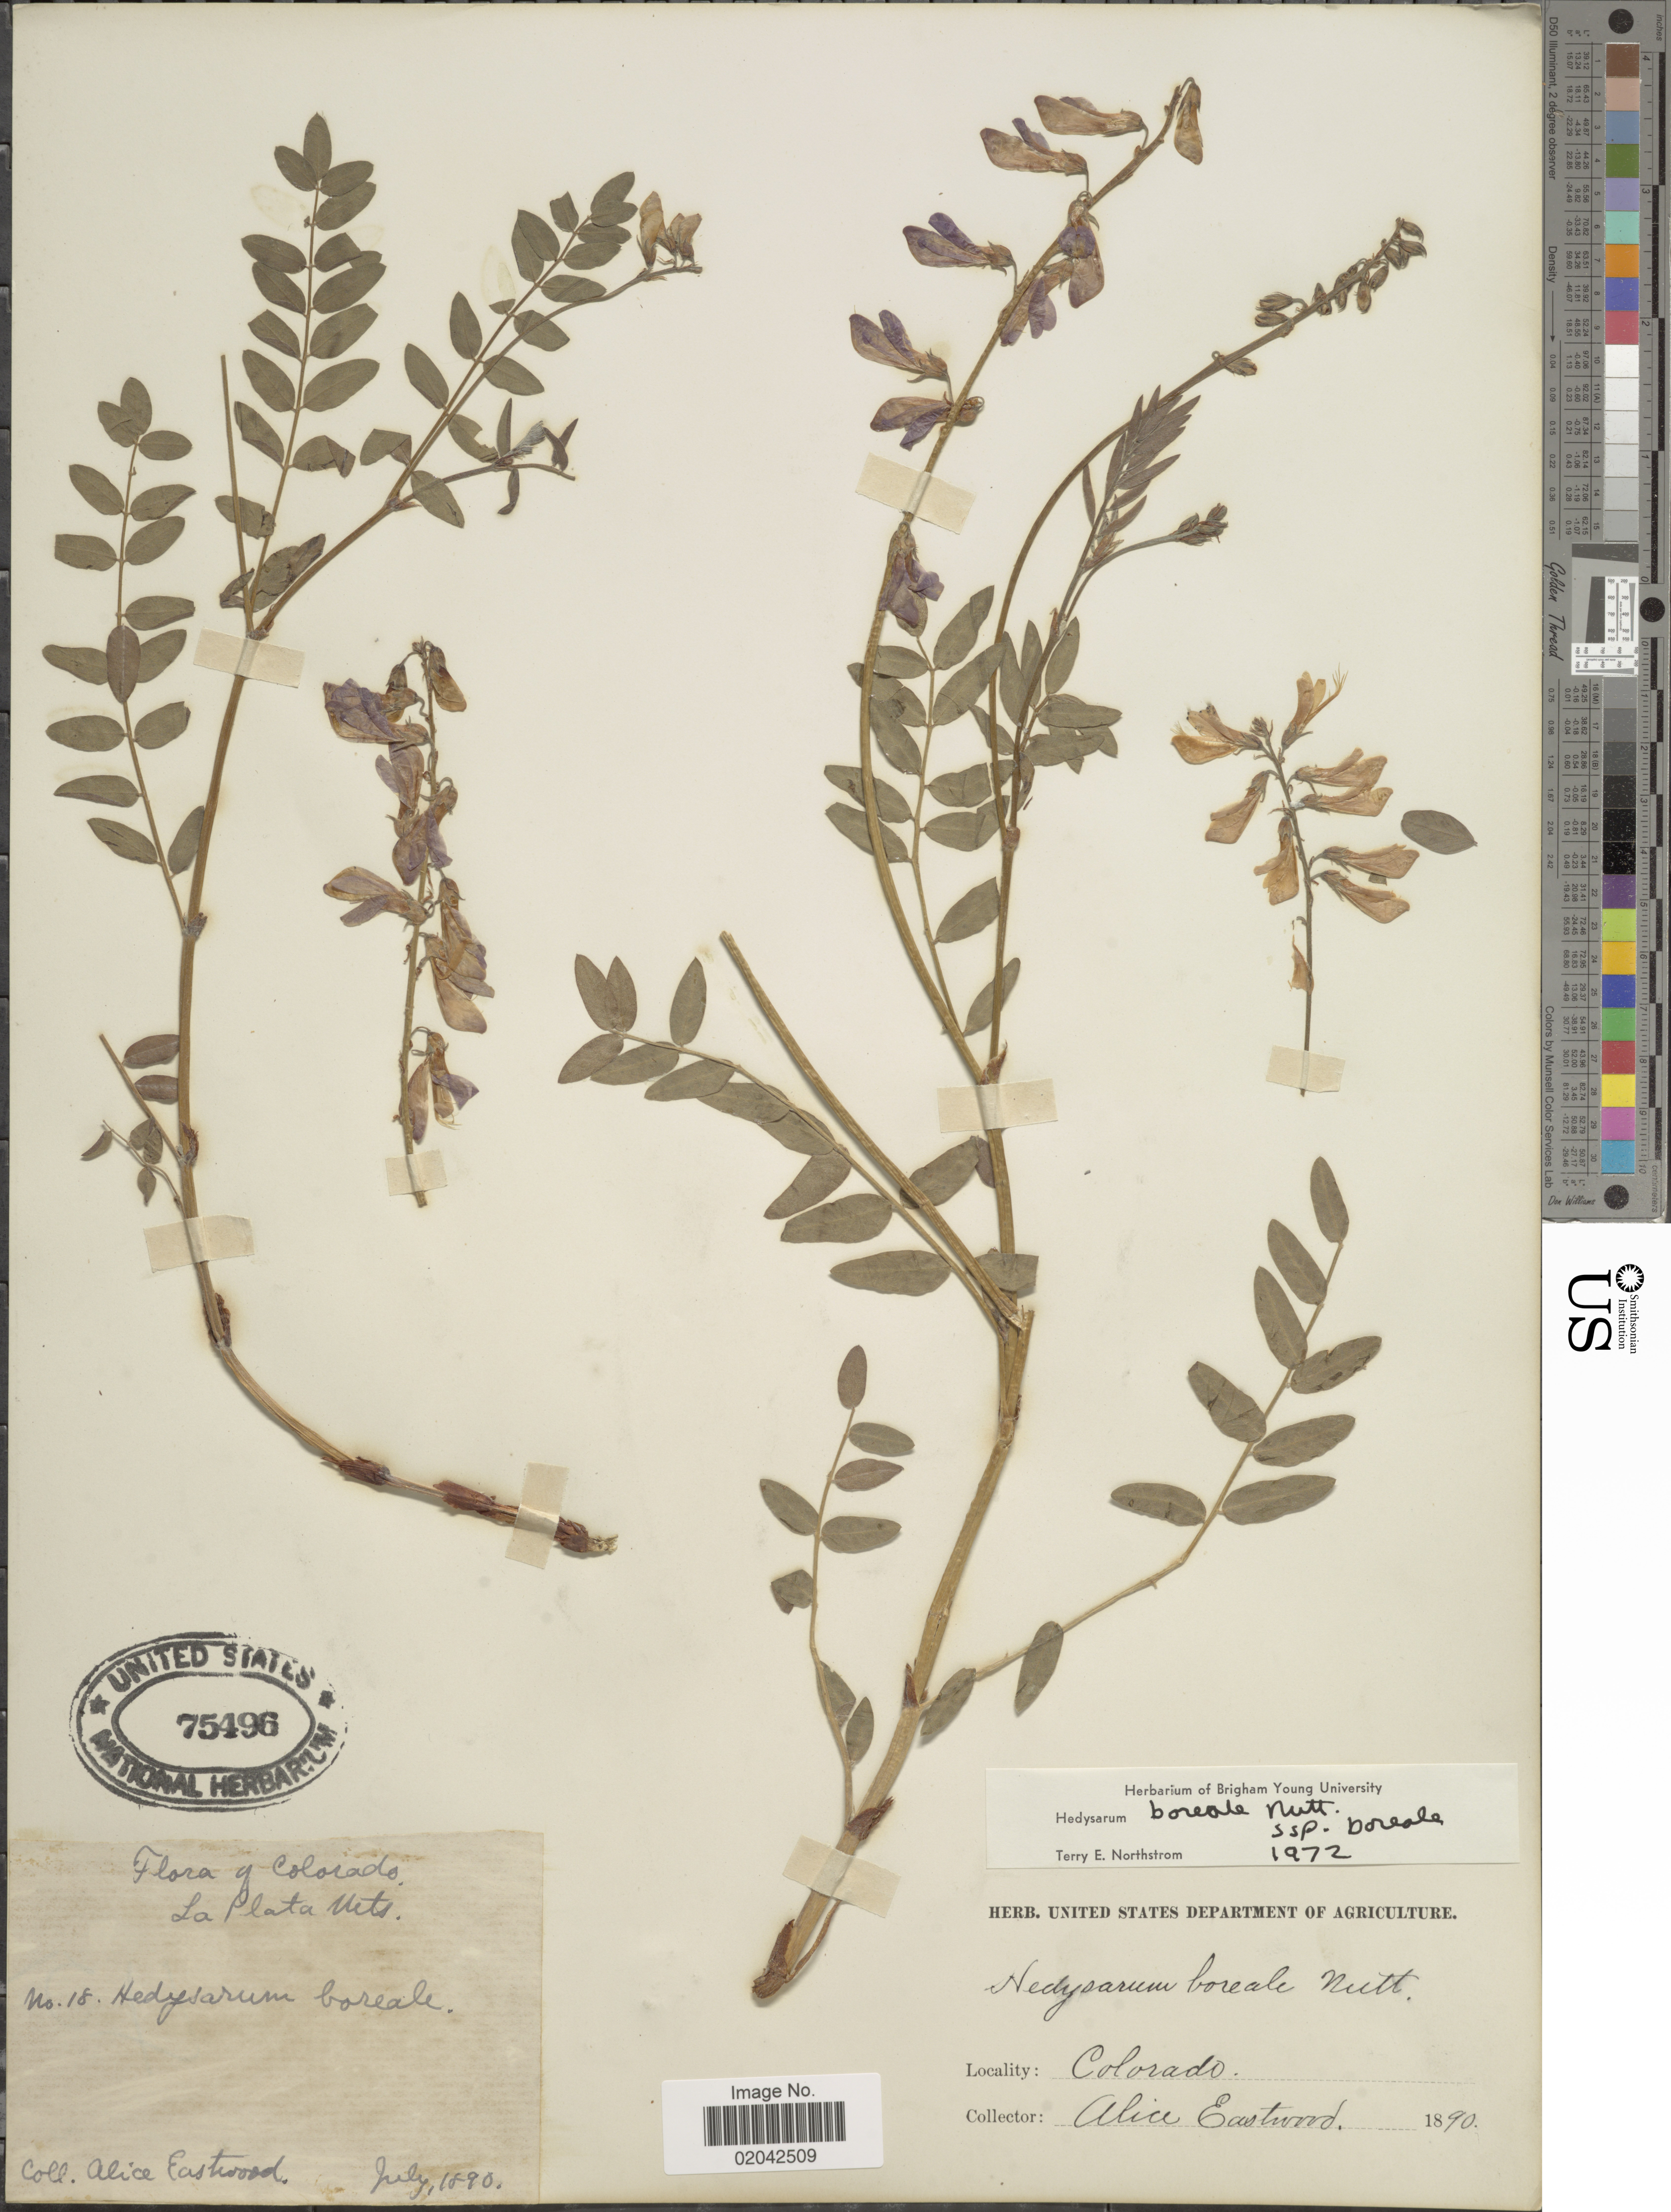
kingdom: Plantae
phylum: Tracheophyta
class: Magnoliopsida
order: Fabales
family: Fabaceae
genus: Hedysarum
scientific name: Hedysarum boreale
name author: Nutt.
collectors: A. Eastwood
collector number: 18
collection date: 1890-07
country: United States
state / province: Colorado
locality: La Plata Mts.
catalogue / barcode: US 75496